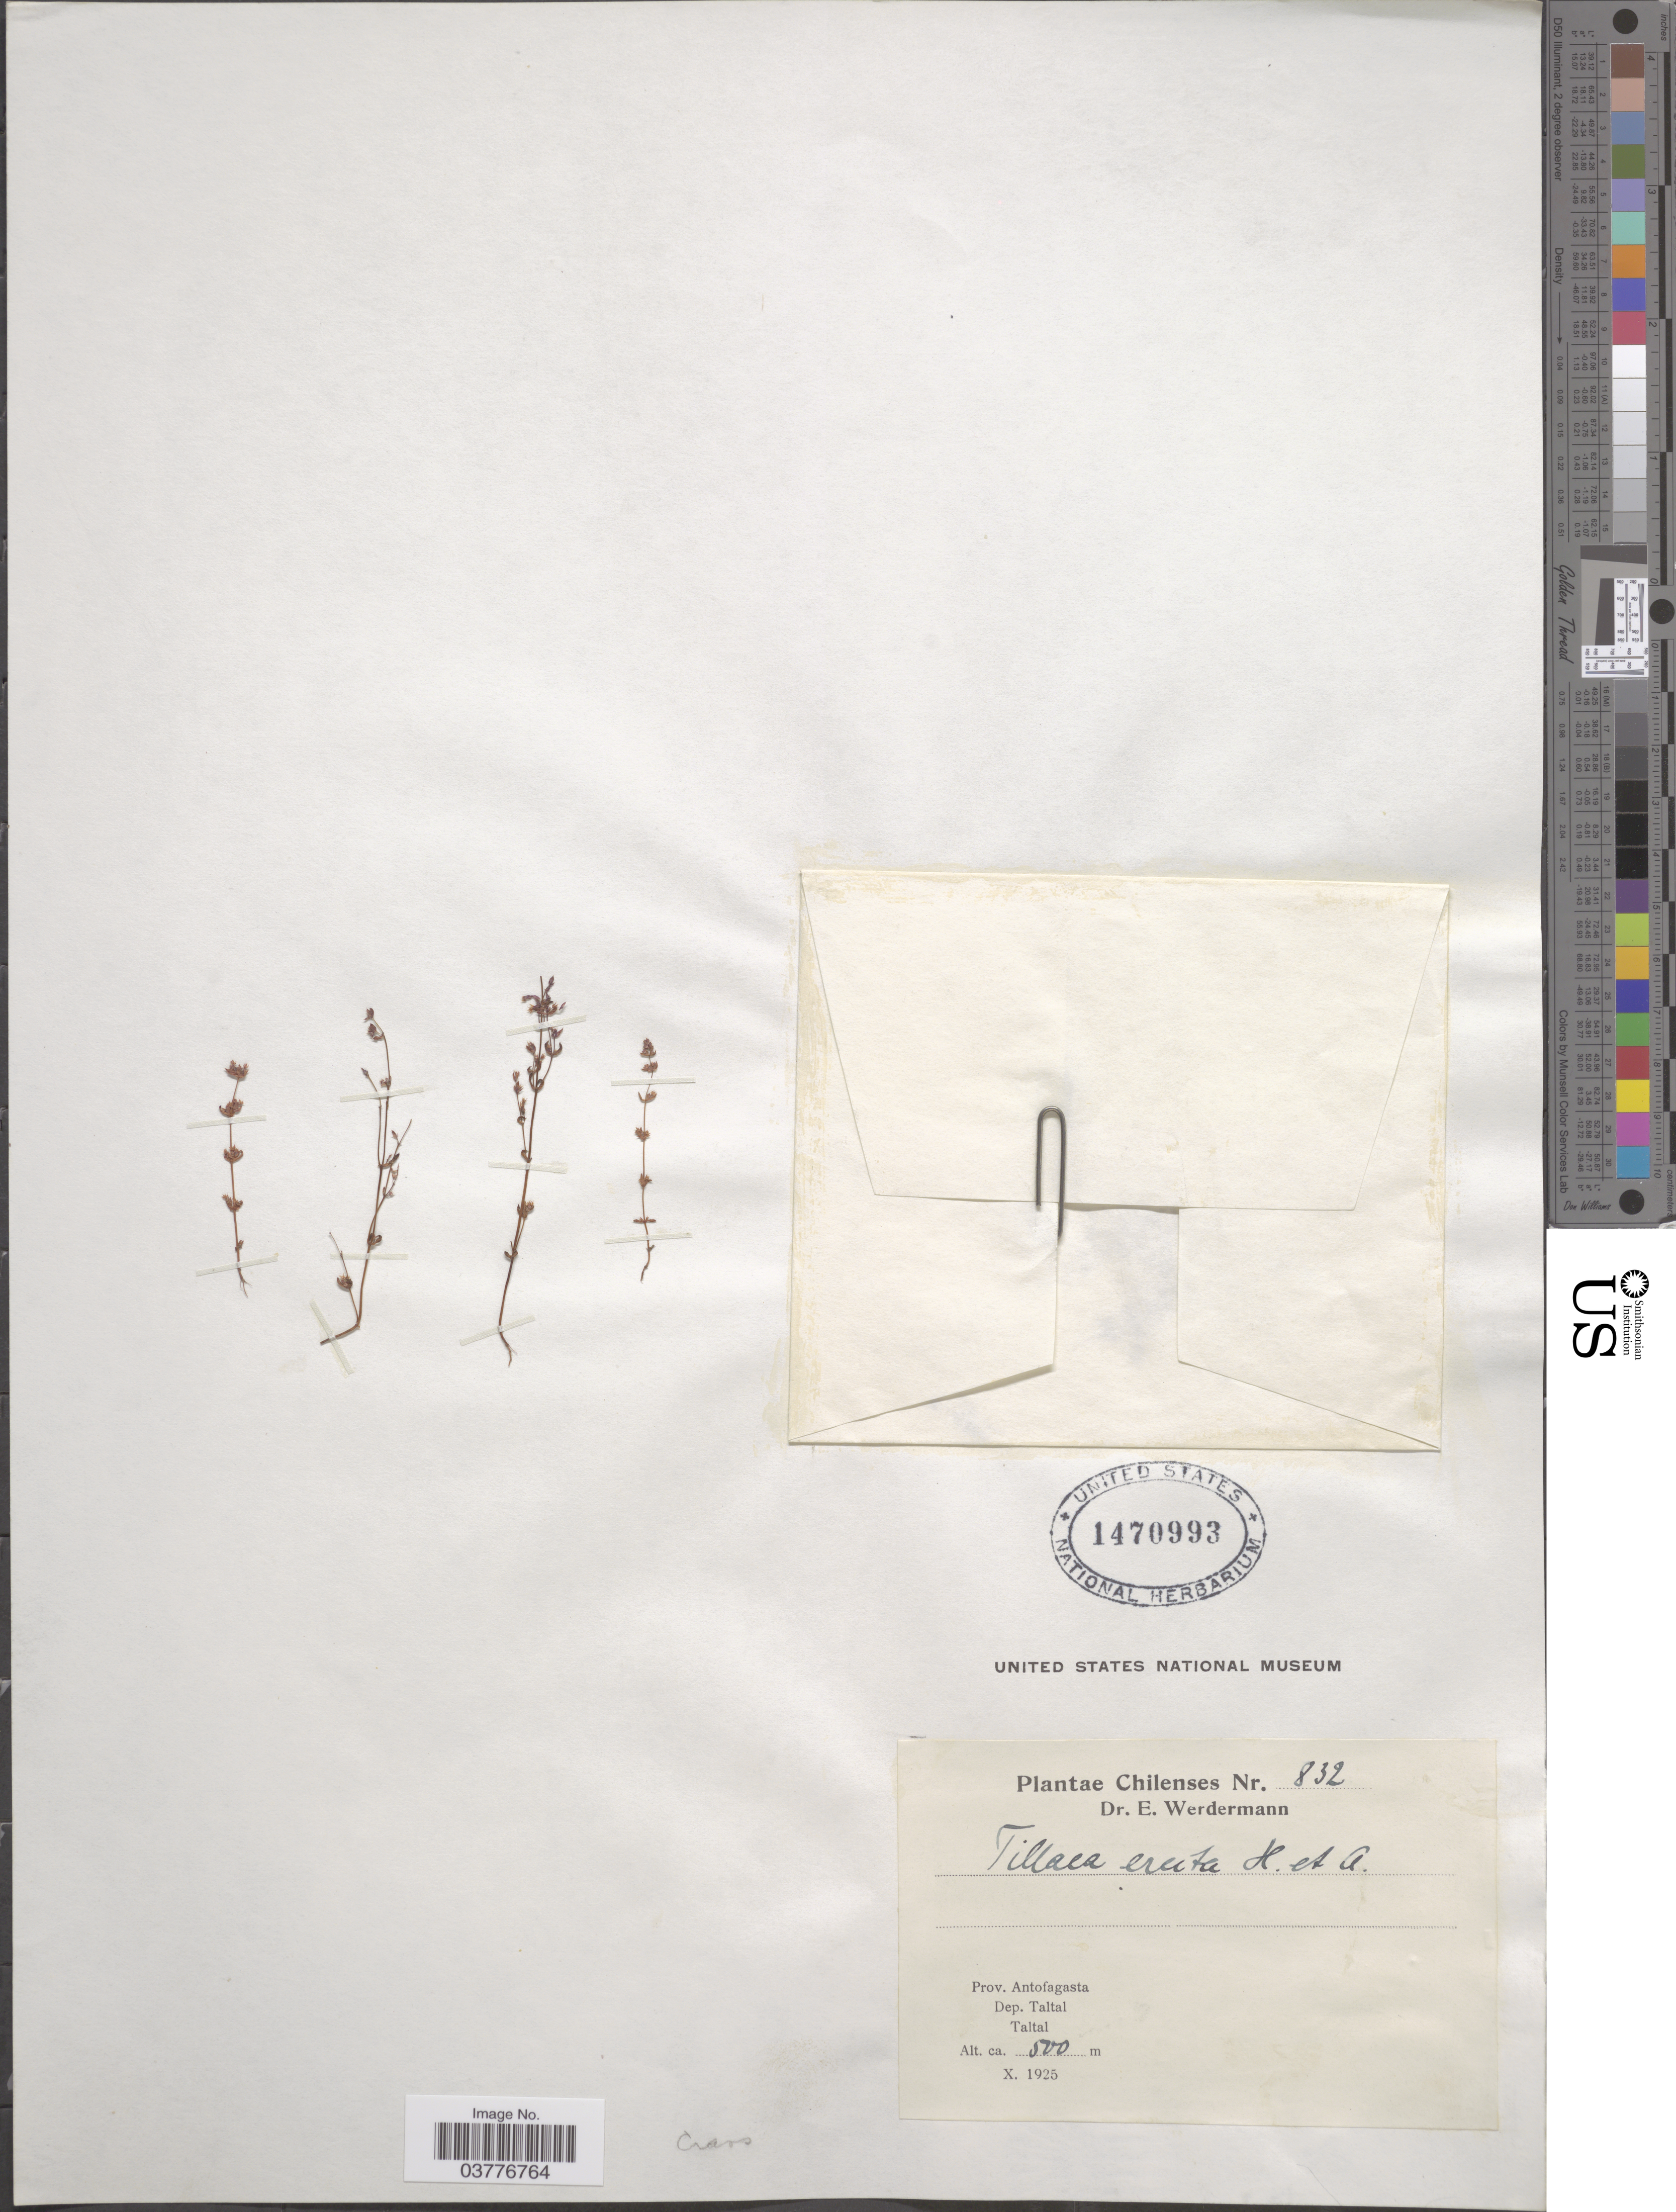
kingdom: Plantae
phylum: Tracheophyta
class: Magnoliopsida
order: Saxifragales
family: Crassulaceae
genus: Crassula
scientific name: Crassula connata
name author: (Ruiz & Pav.) A. Berger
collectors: E. Werdermann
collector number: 832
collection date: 1925-10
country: Chile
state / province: Antofagasta (II)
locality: Dep. Taltal. Taltal.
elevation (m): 500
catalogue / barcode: US 1470993